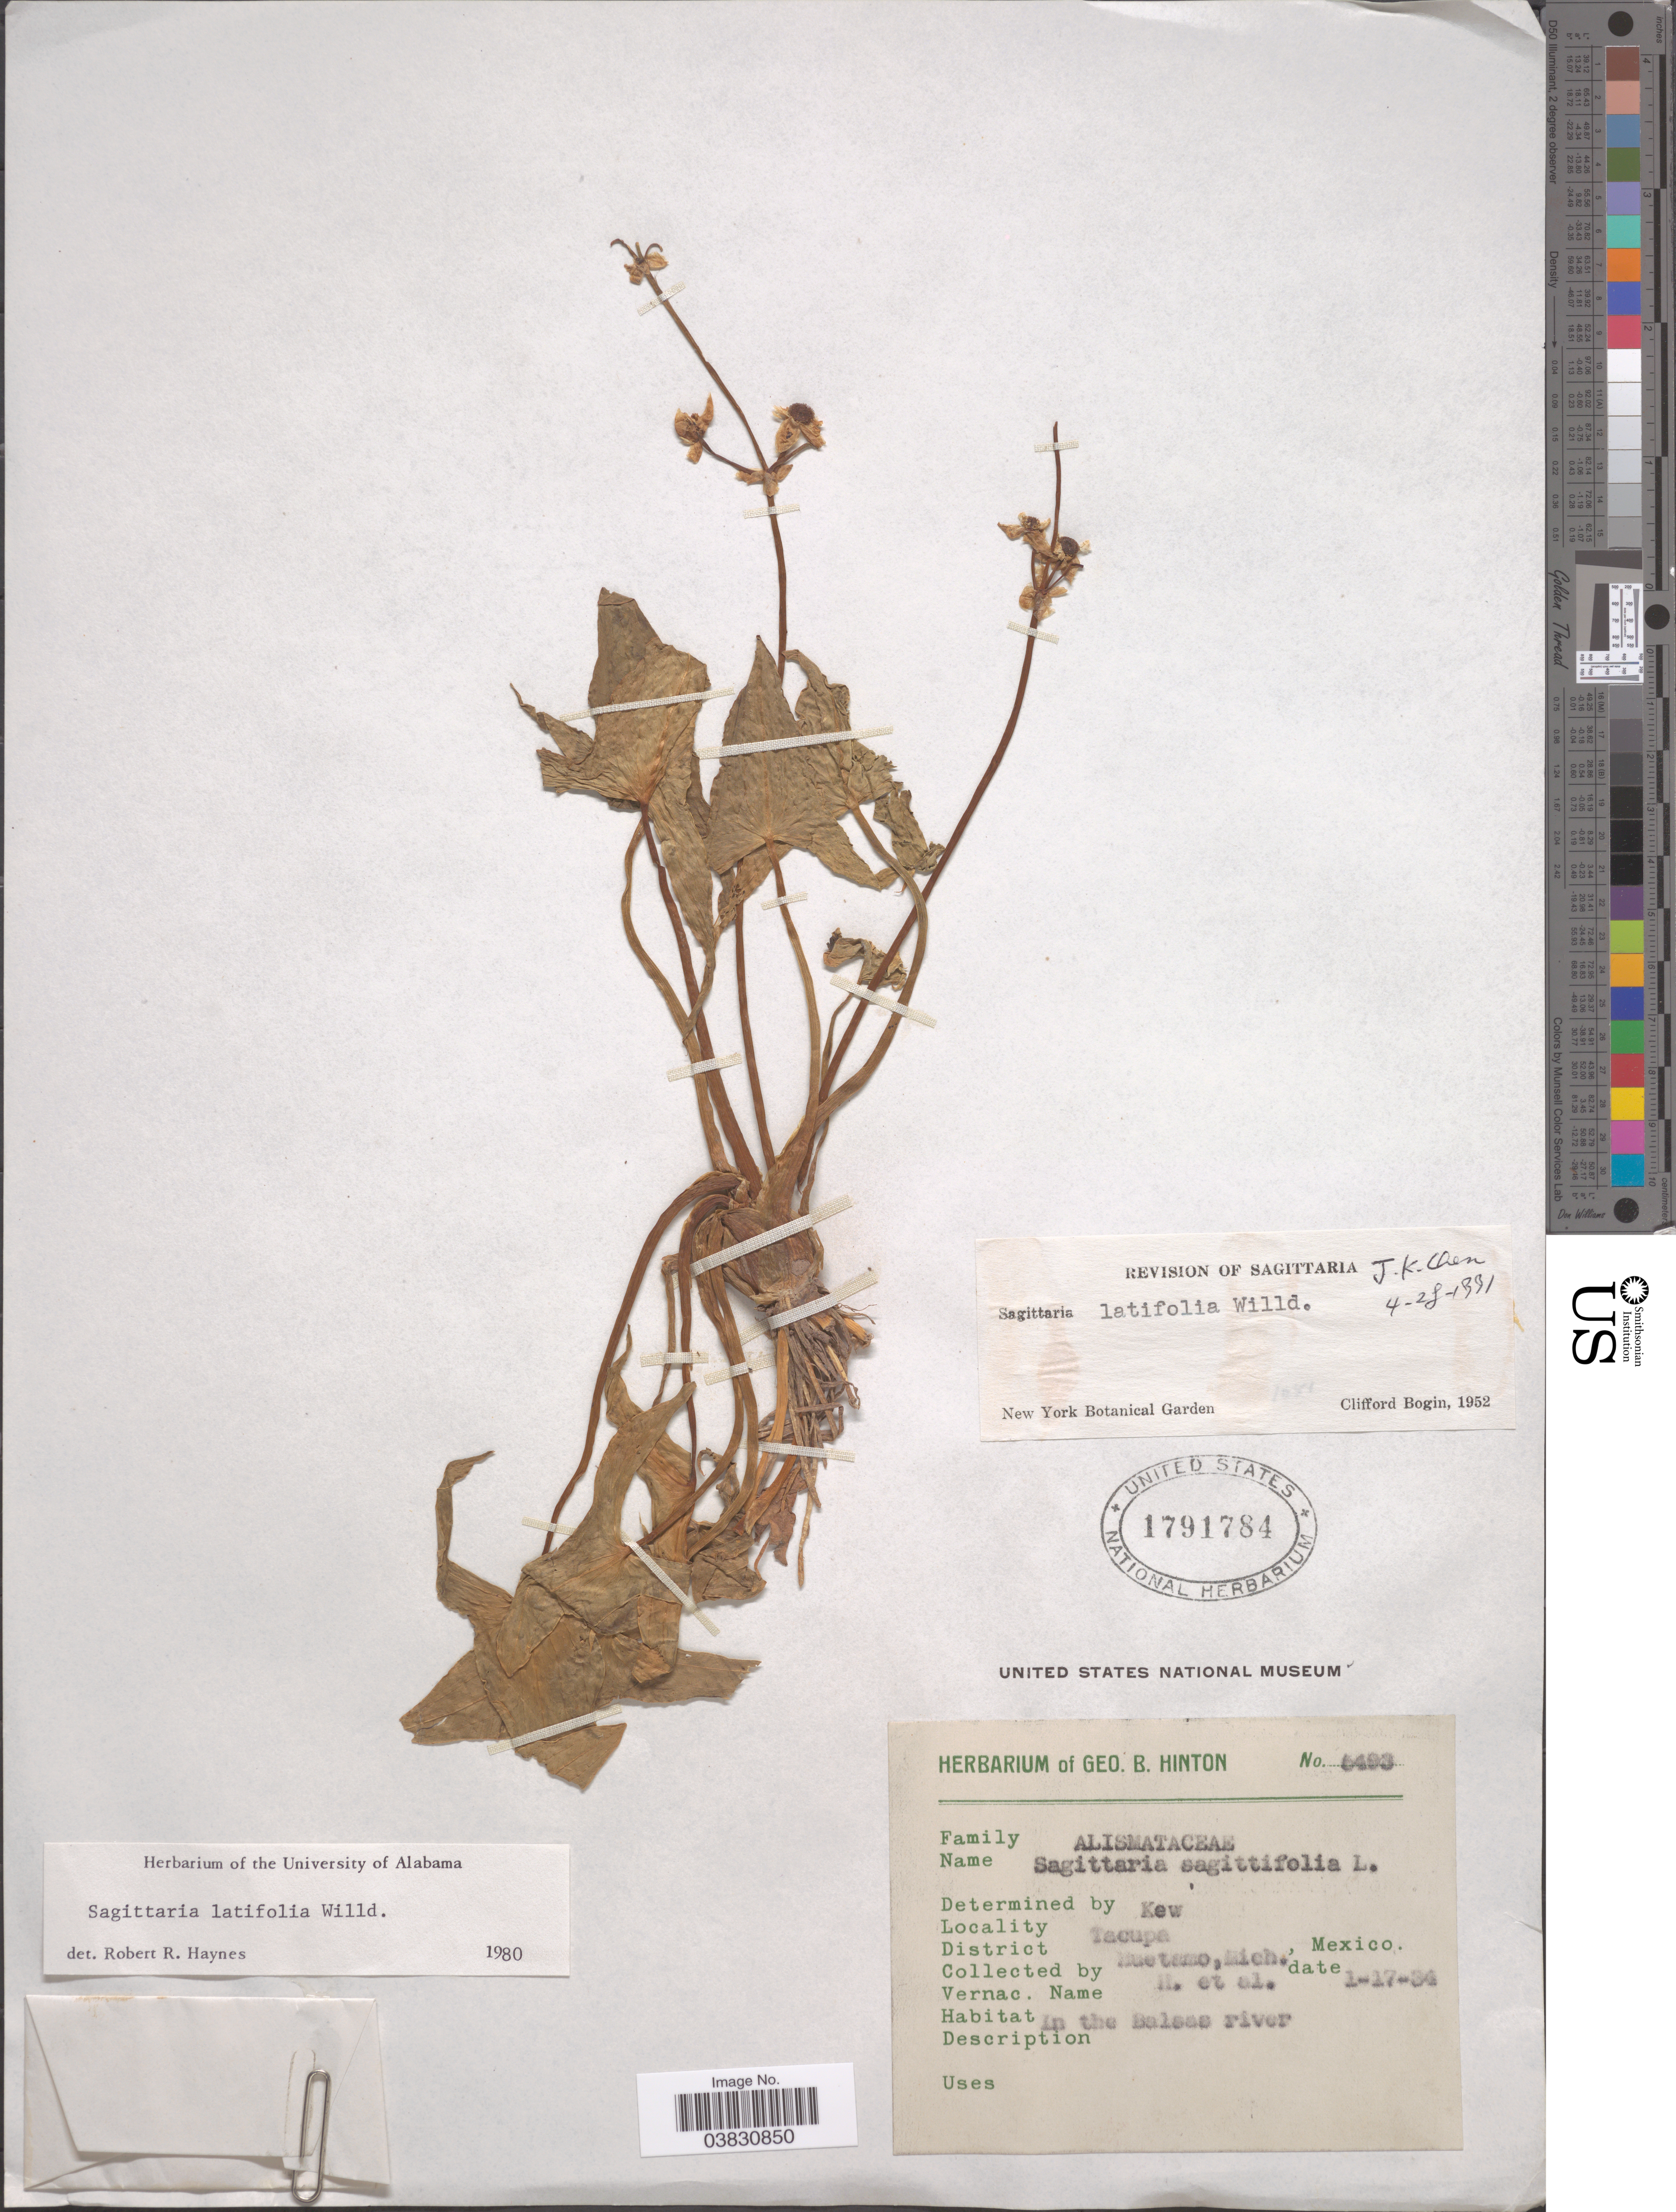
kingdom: Plantae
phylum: Tracheophyta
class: Liliopsida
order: Alismatales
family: Alismataceae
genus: Sagittaria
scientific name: Sagittaria latifolia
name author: Willd.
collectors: G. B. Hinton & et al.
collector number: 5493*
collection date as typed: Transcribed d/m/y: 17/1/34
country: Mexico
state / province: Michoacán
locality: Tacupa. District Huetamo. In the Balsas river.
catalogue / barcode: US 1791784